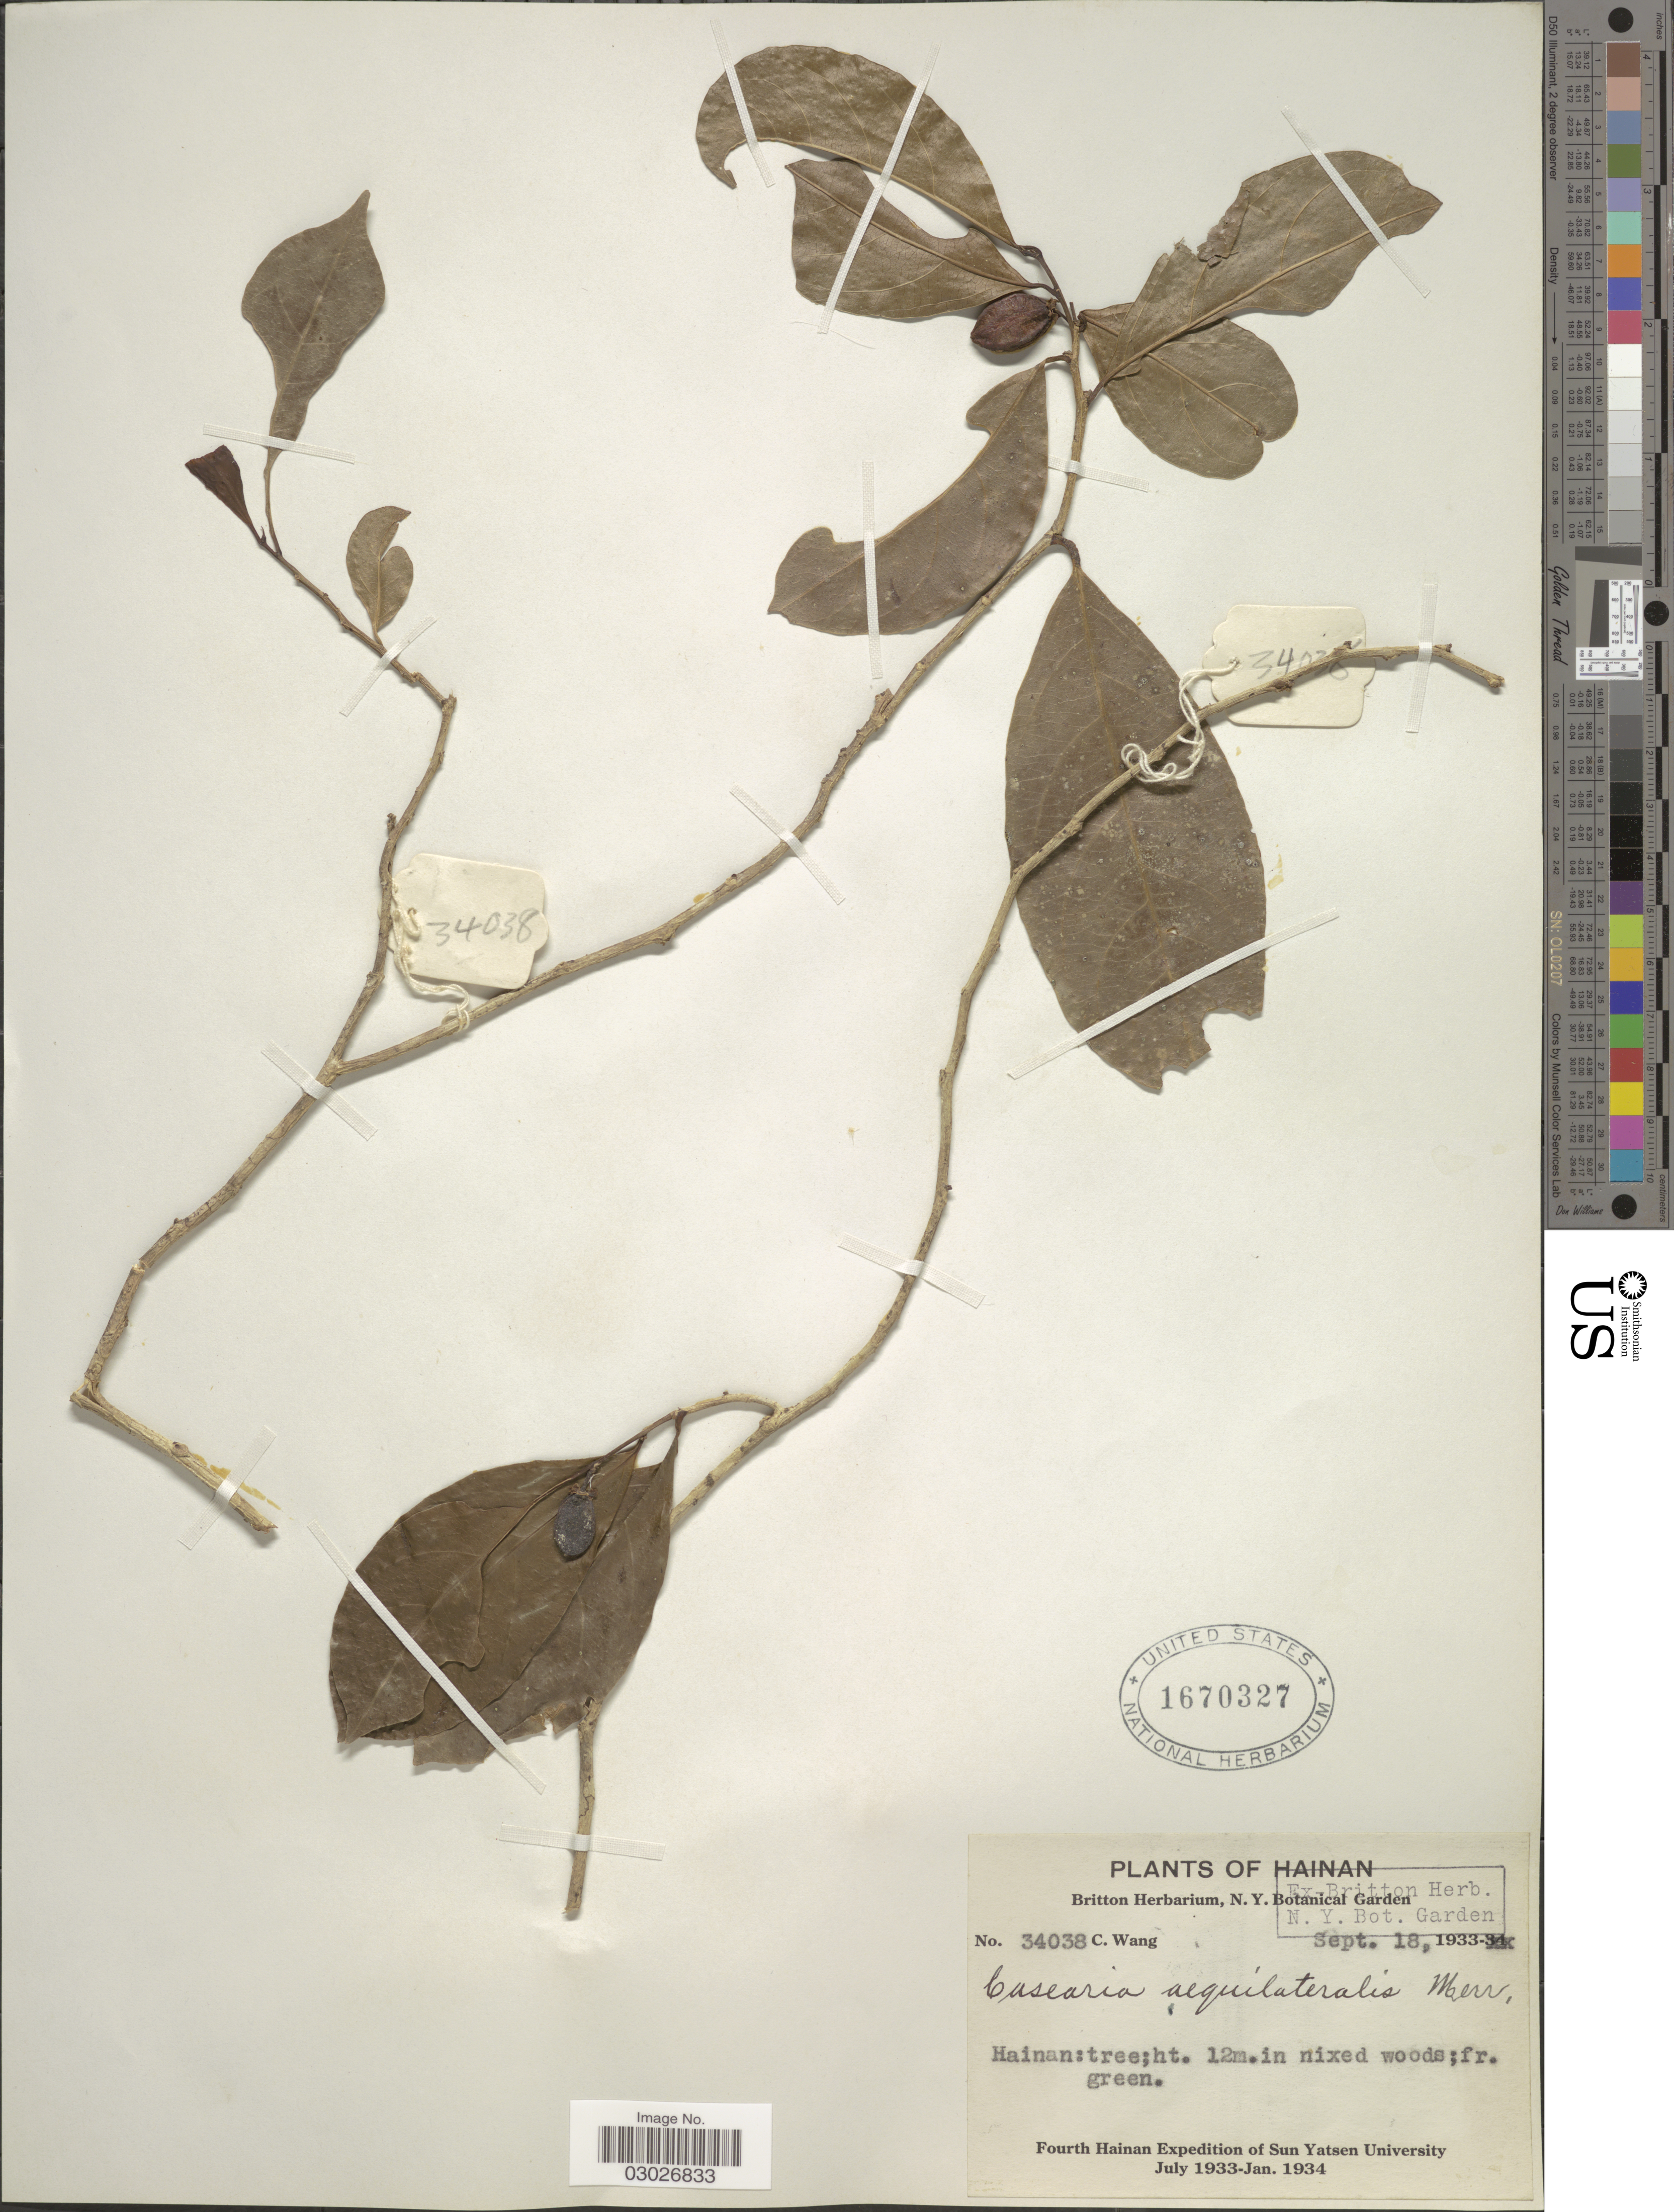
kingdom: Plantae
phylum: Tracheophyta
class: Magnoliopsida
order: Malpighiales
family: Salicaceae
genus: Casearia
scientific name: Casearia aequilateralis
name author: Merr.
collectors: C. Wang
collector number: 34038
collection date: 1933-09-18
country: China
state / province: Hainan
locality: Hainan.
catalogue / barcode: US 1670327